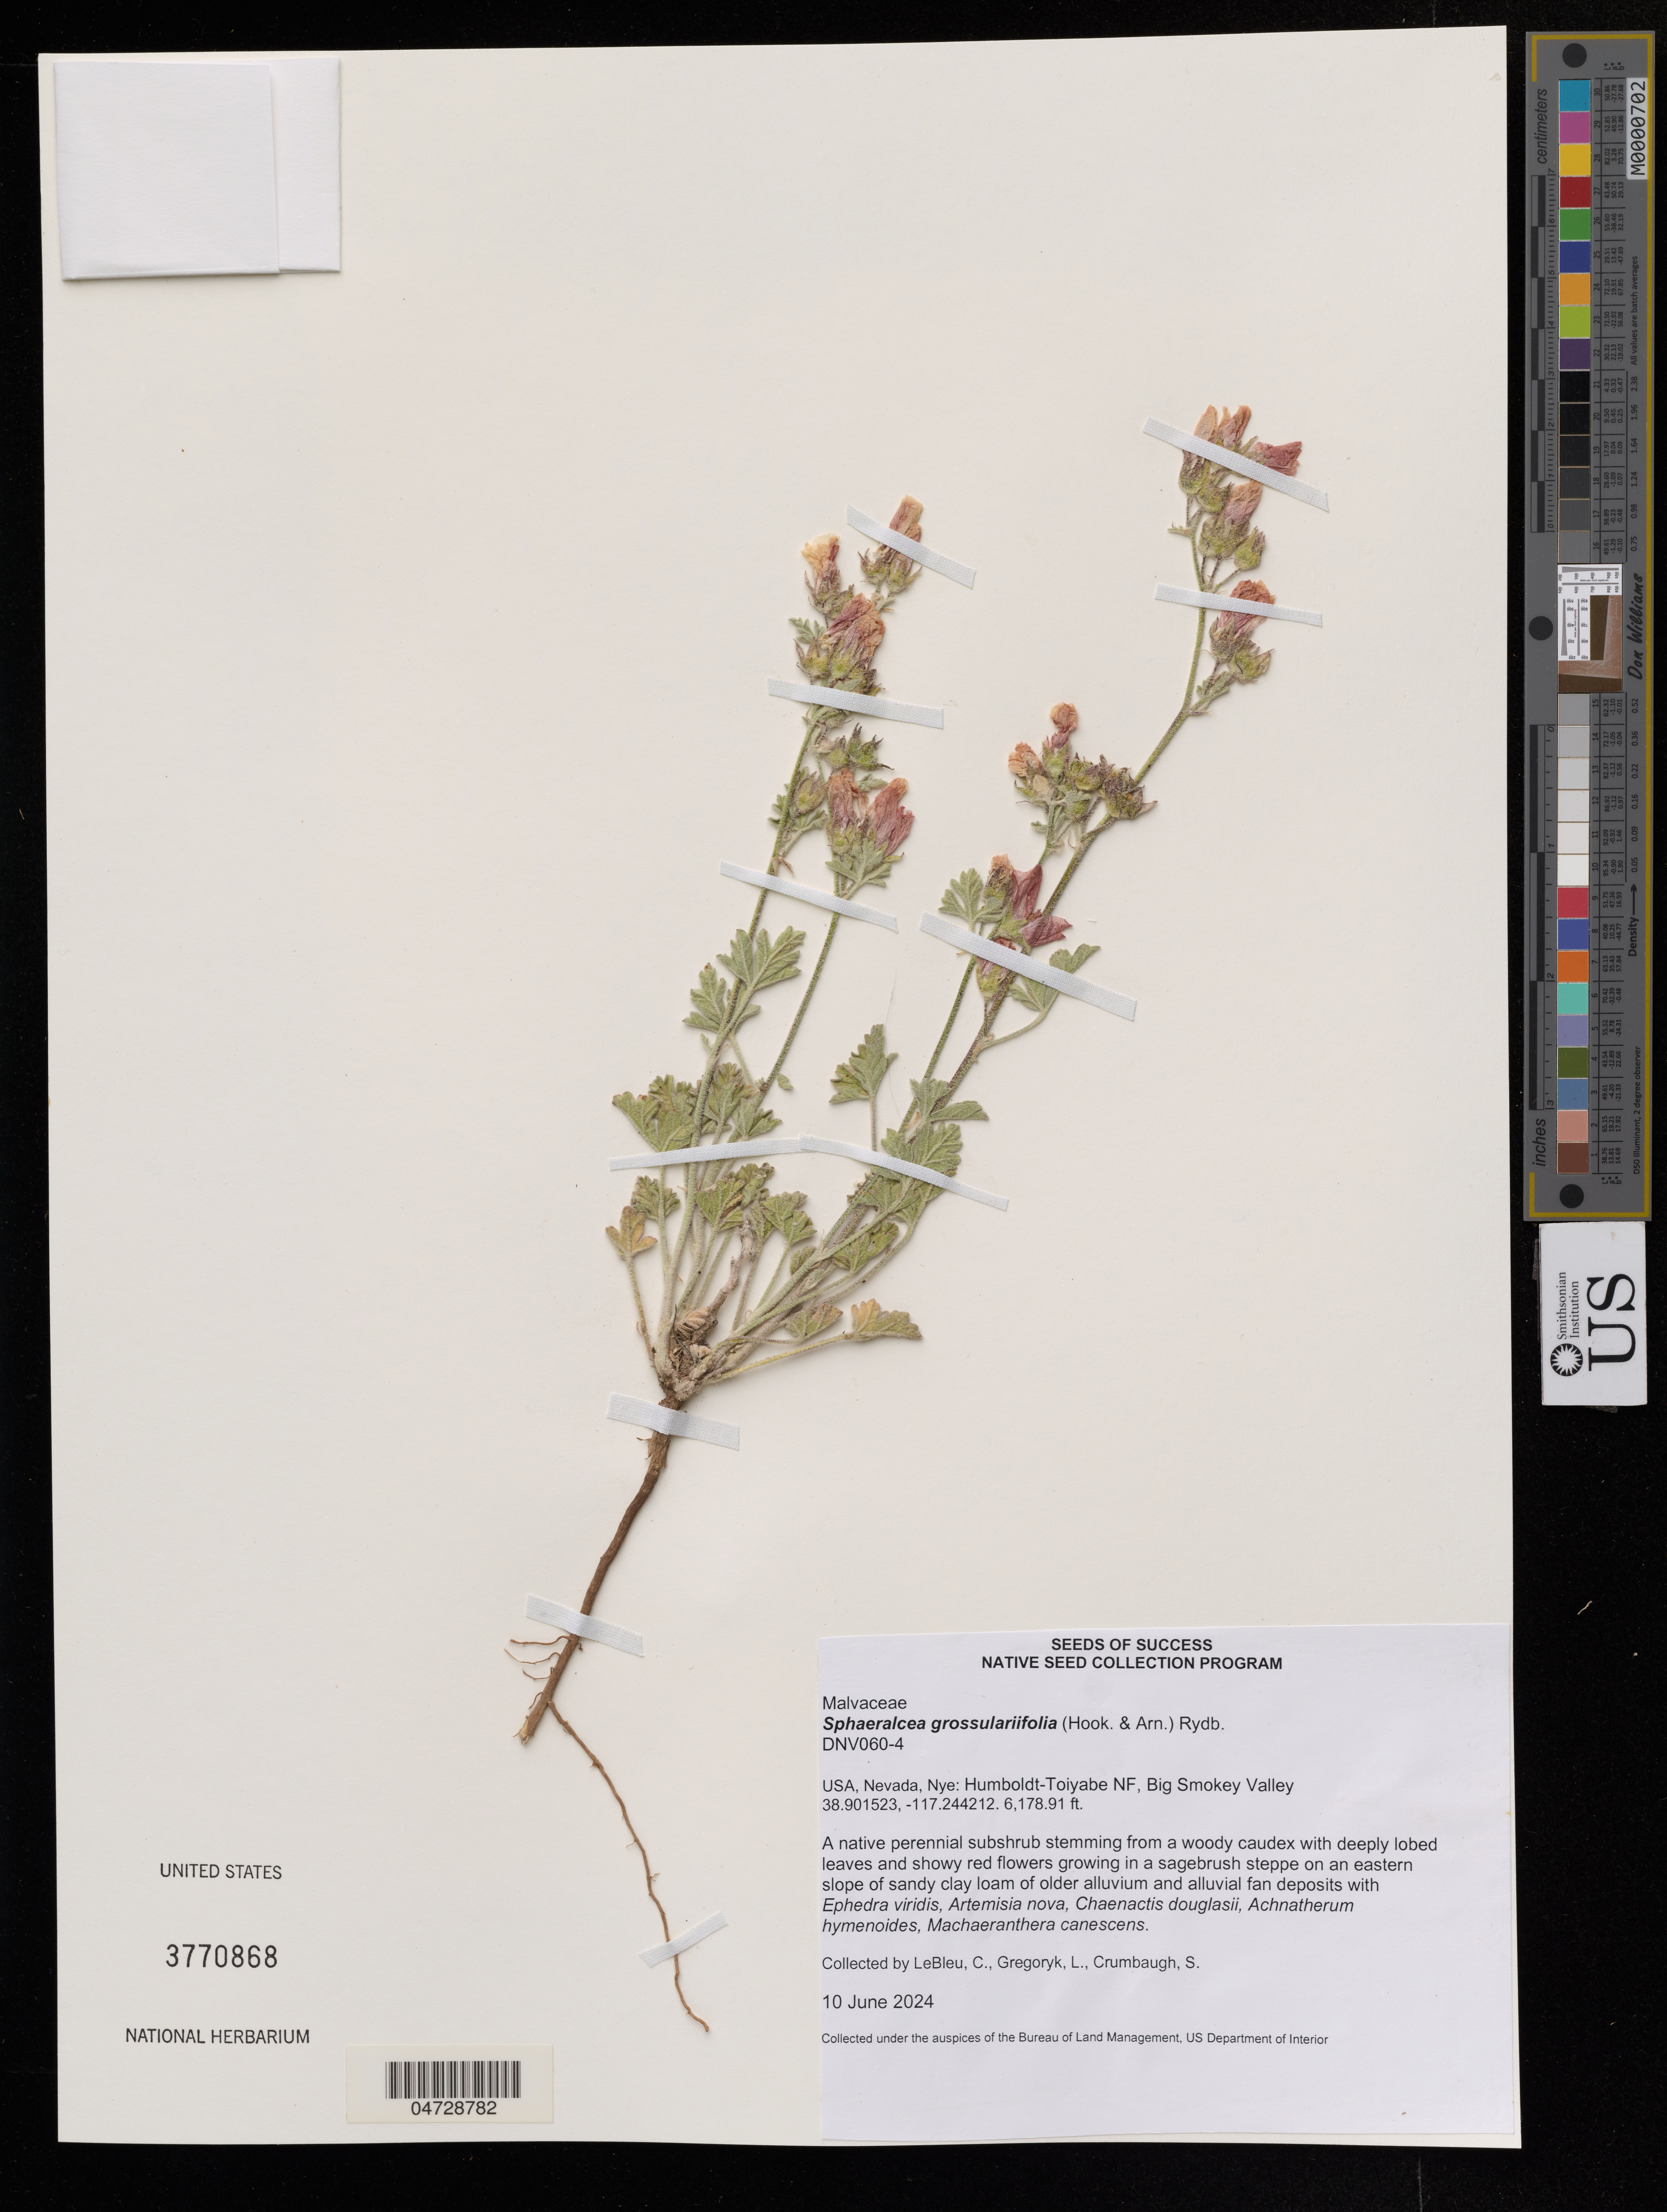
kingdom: Plantae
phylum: Tracheophyta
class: Magnoliopsida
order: Malvales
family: Malvaceae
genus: Sphaeralcea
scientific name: Sphaeralcea grossulariifolia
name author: (Hook. & Arn.) Rydb.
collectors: C. LeBleu, L. Gregoryk & S. Crumbaug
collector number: DNV060-4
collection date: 2024-06-10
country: United States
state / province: Nevada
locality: Nye: Humbord-Toiyabe NF, Big Smokey Valley.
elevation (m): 1883.33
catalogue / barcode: US 3770868